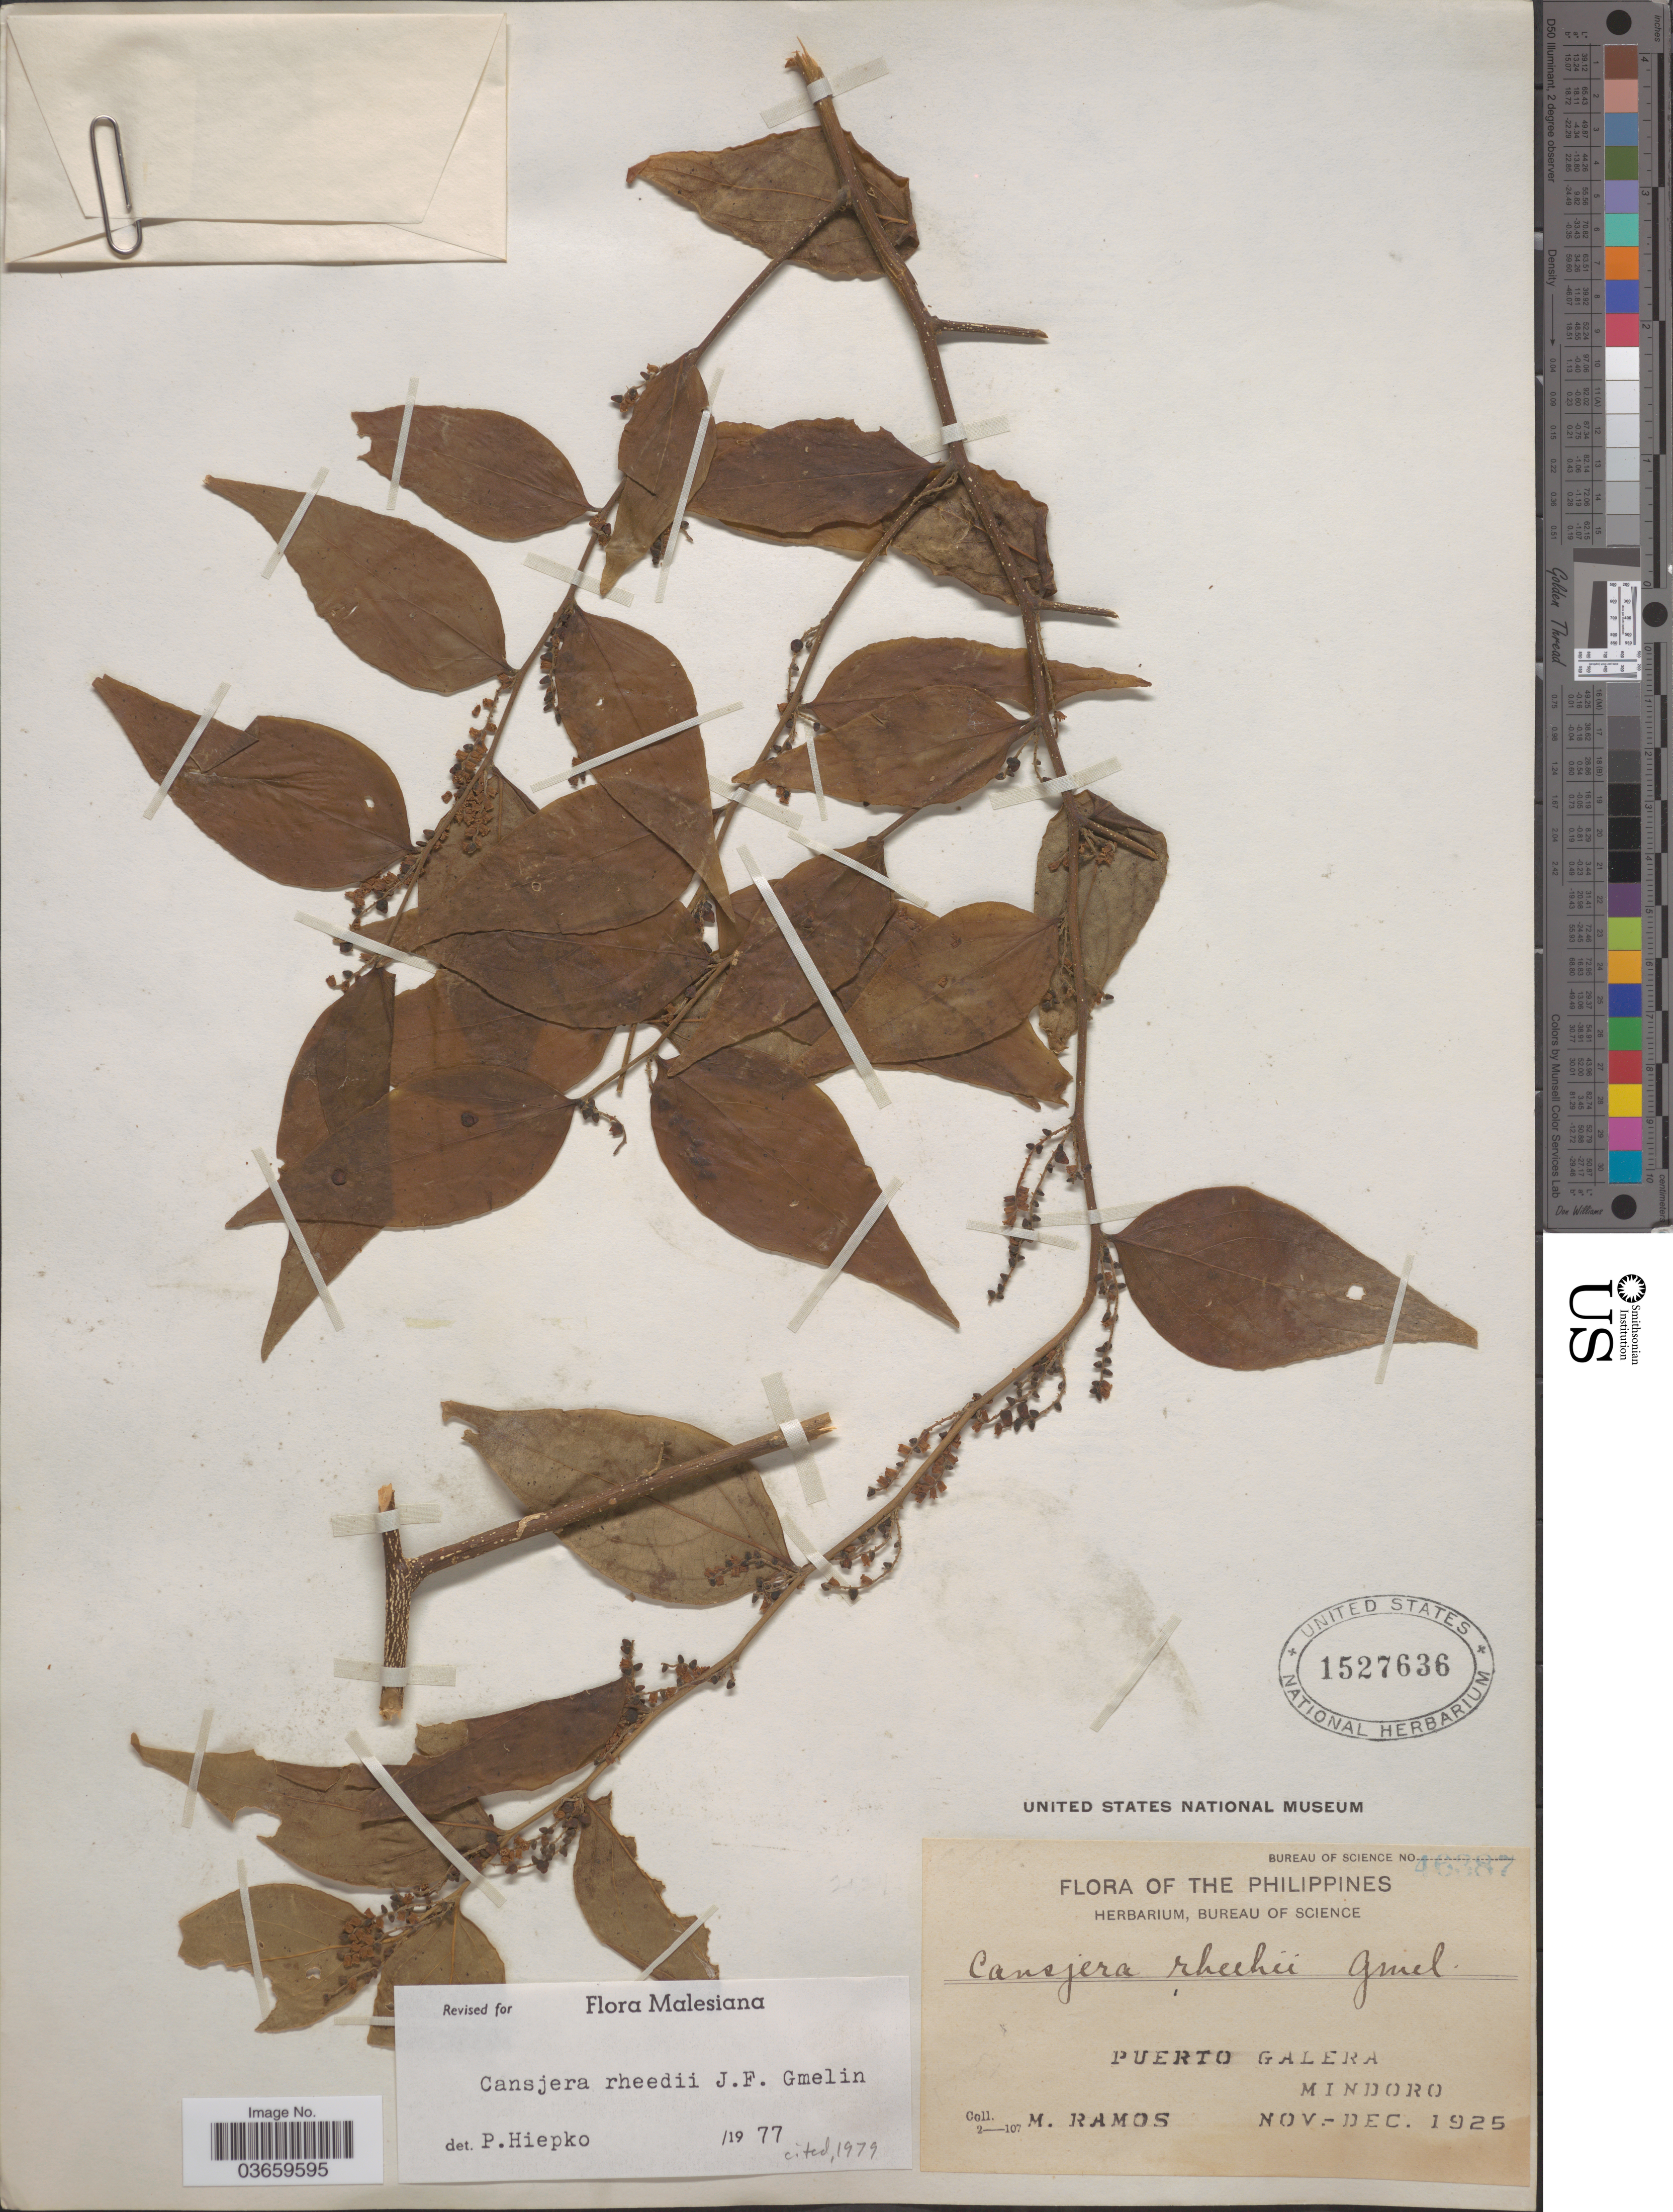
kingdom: Plantae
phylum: Tracheophyta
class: Magnoliopsida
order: Santalales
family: Opiliaceae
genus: Cansjera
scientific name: Cansjera rheedii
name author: J.F. Gmel.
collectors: M. Ramos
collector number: Bureau of Science 46387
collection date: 1925-11/1925-12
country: Philippines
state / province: Mimaropa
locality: Puerto Galera. Mindoro.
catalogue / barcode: US 1527636